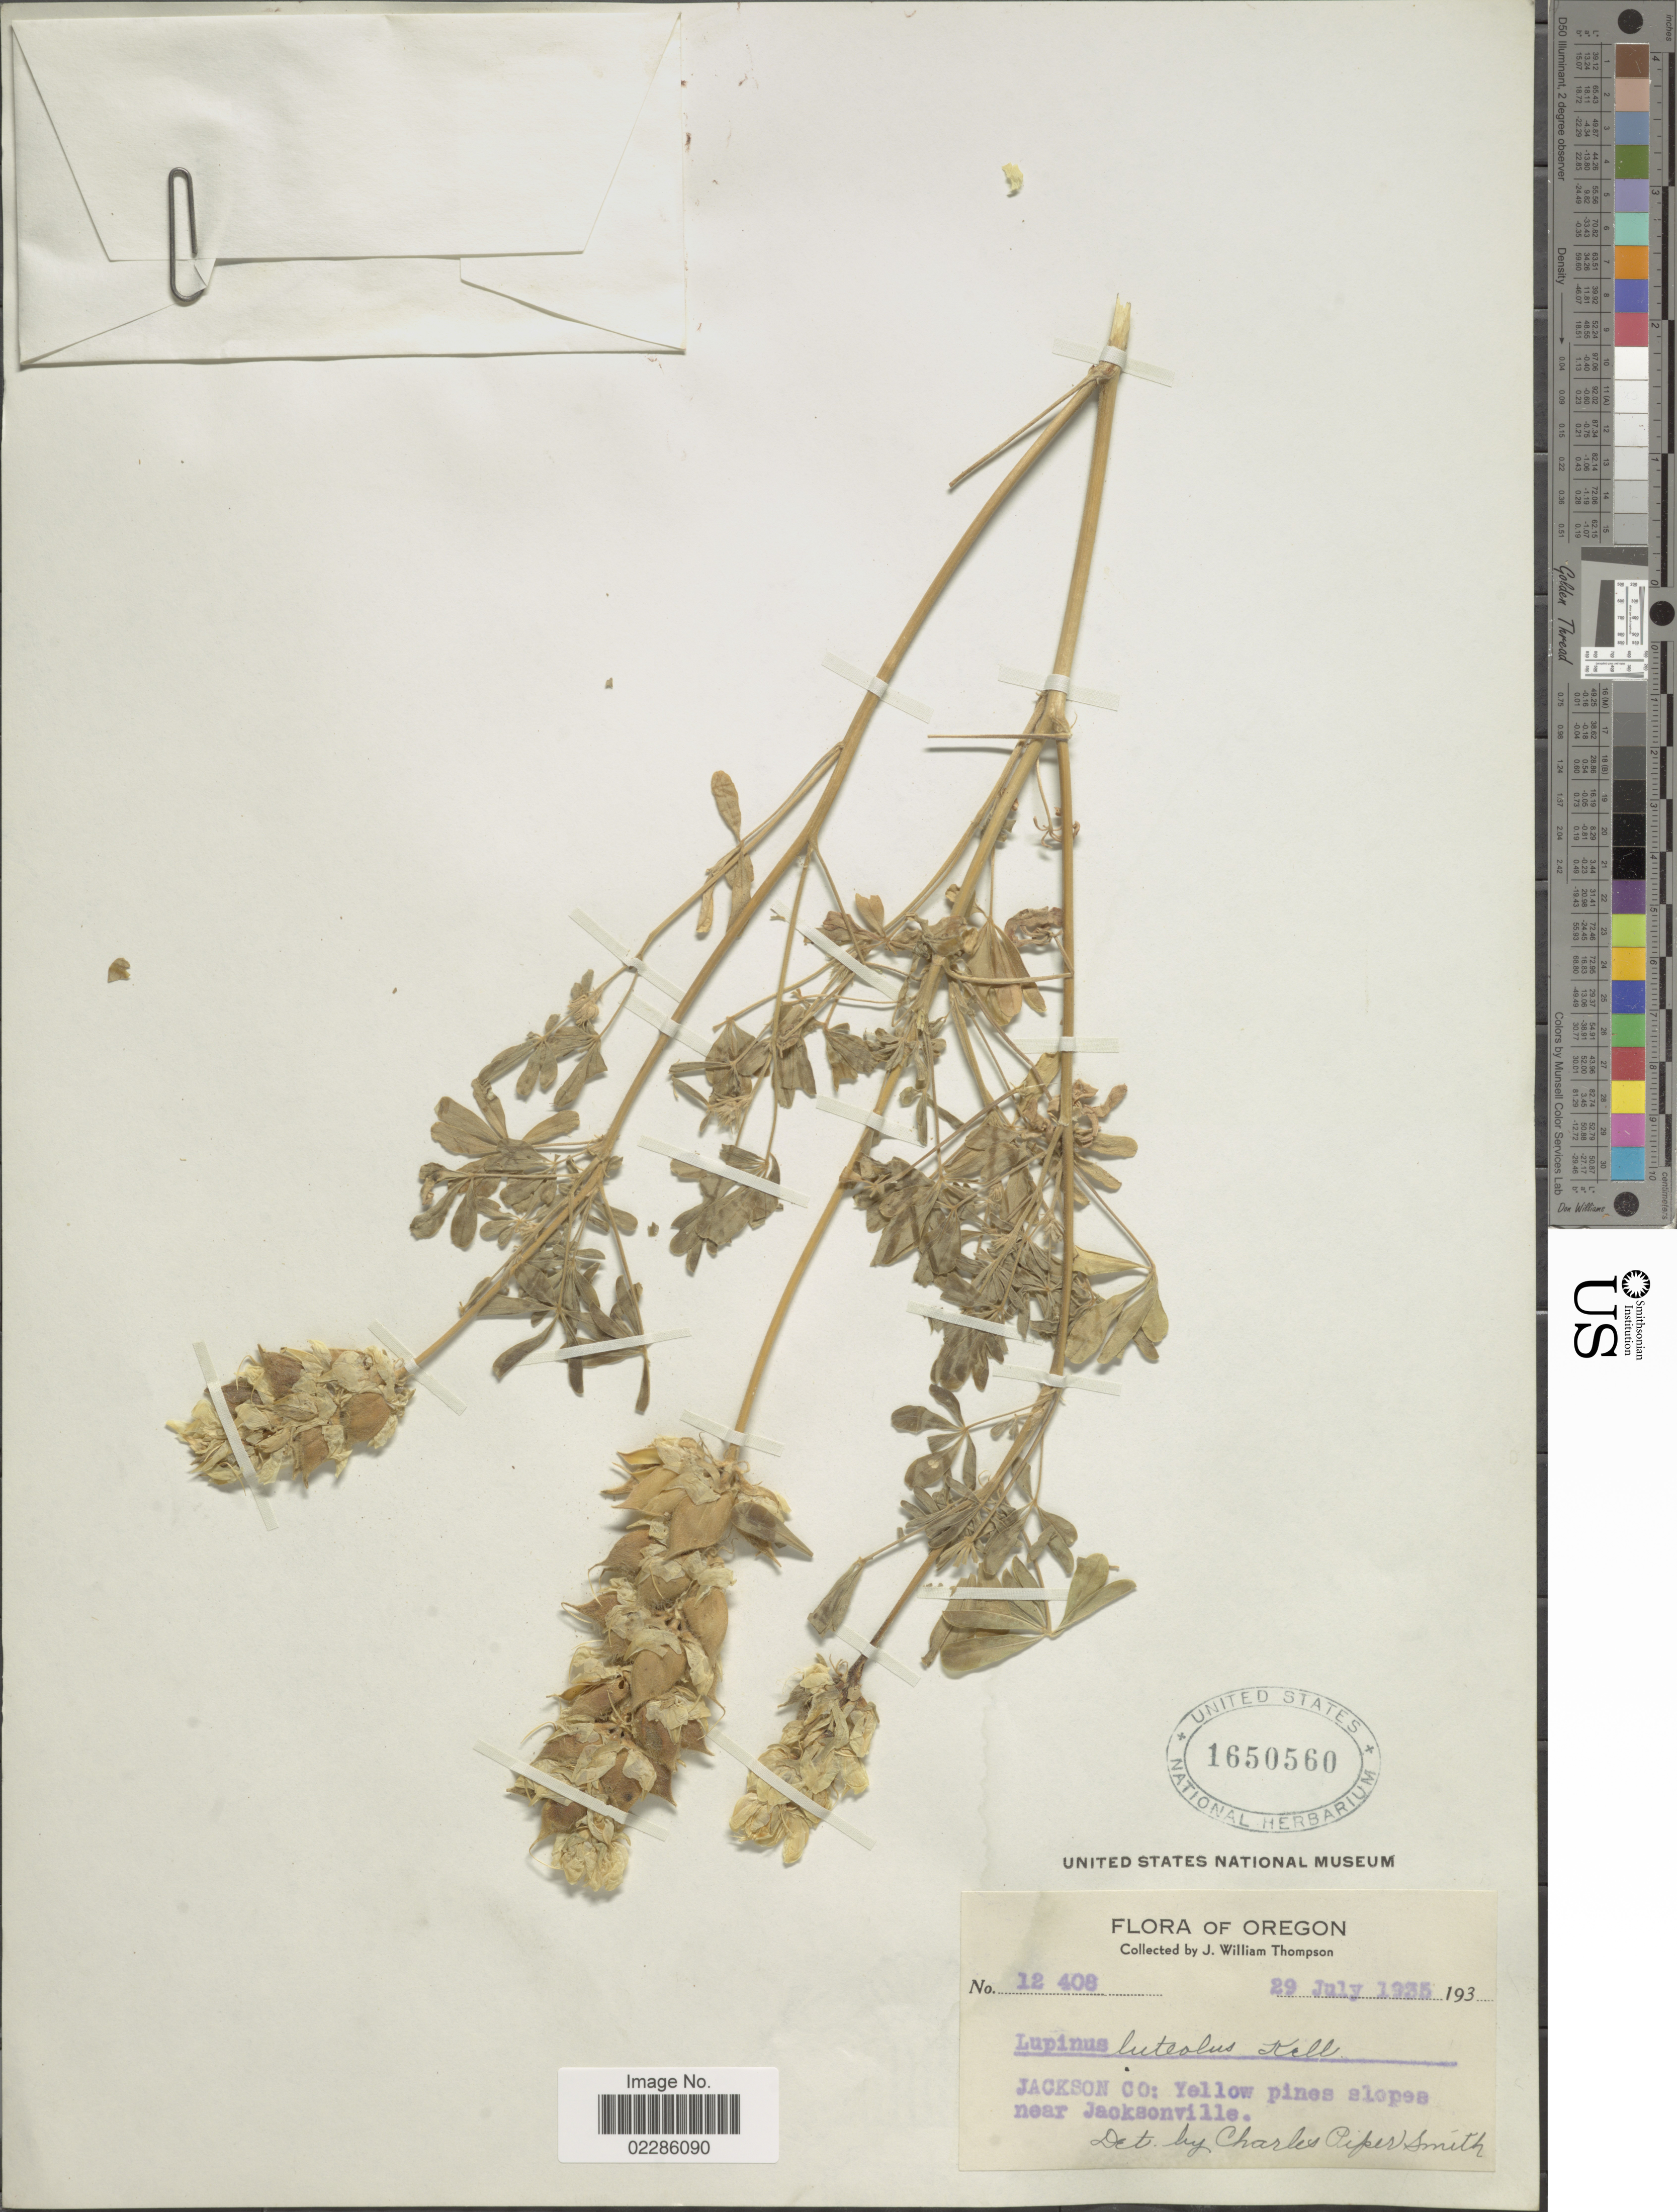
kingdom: Plantae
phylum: Tracheophyta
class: Magnoliopsida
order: Fabales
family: Fabaceae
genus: Lupinus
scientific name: Lupinus luteolus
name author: Kellogg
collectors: J. W. Thompson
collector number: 12408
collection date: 1935-07-29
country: United States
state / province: Oregon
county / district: Jackson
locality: Jackson Co: yellow pines slopes near Jacksonville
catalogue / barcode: US 1650560